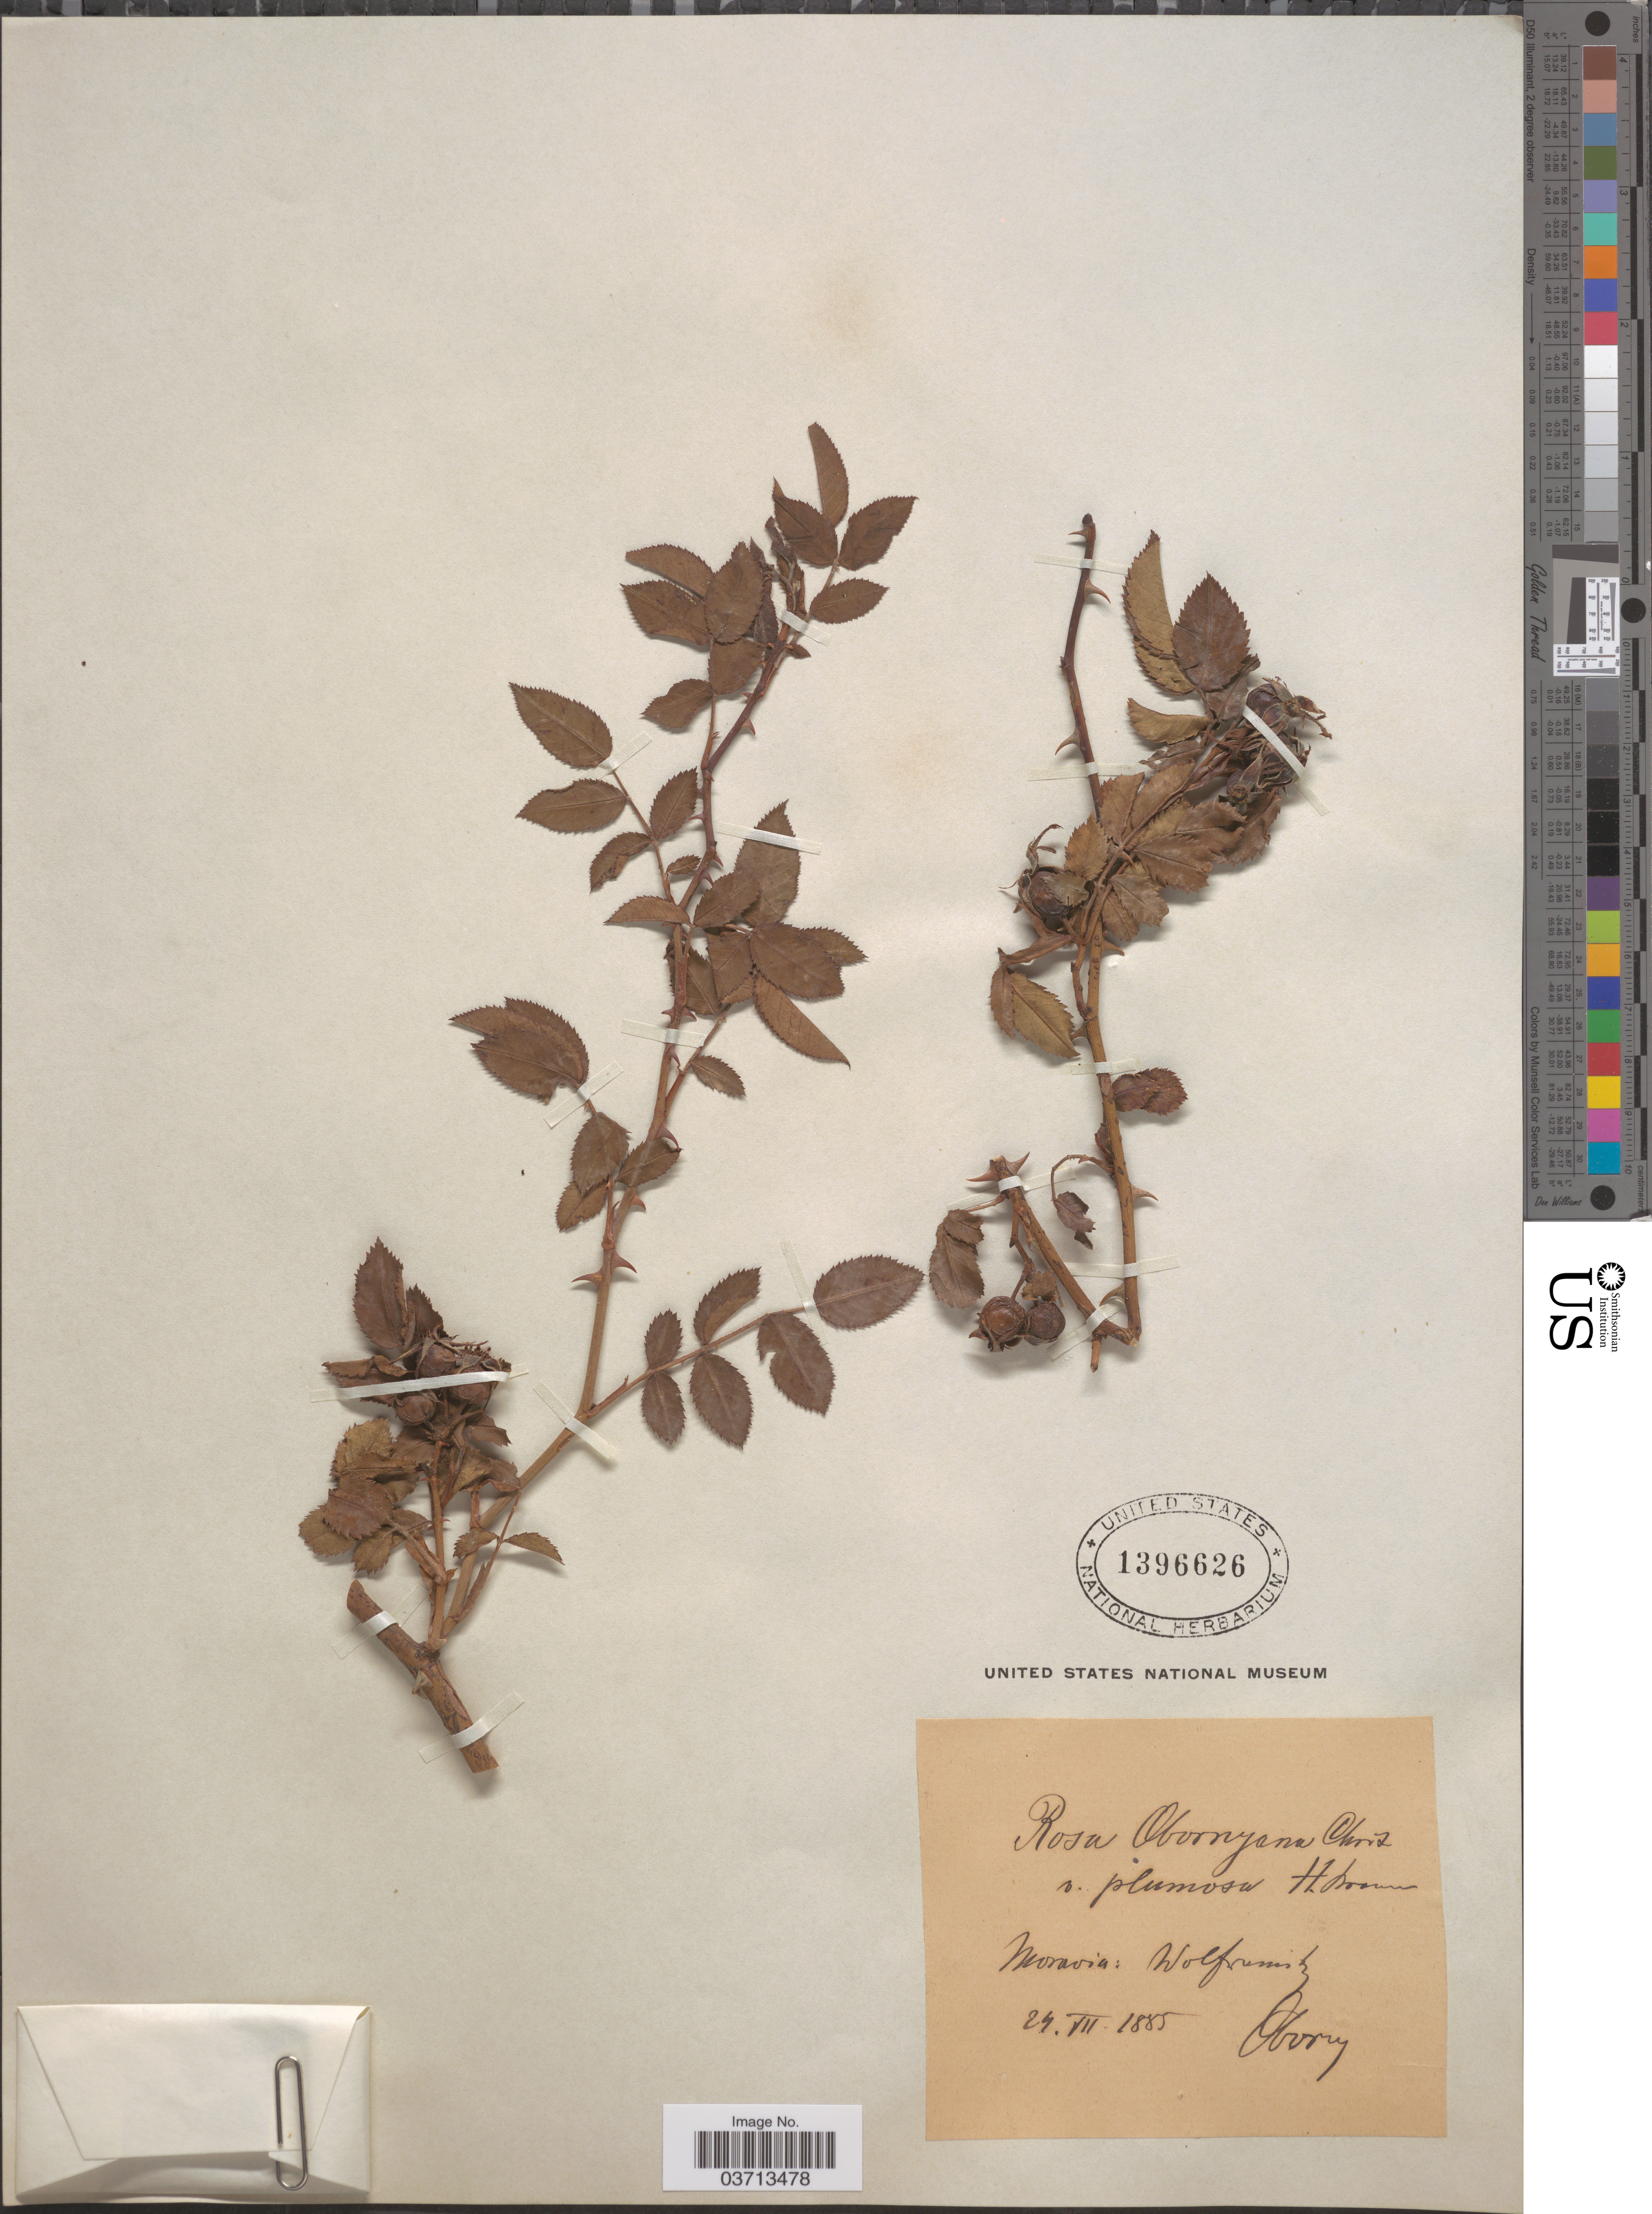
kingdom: Plantae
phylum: Tracheophyta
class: Magnoliopsida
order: Rosales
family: Rosaceae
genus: Rosa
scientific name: Rosa obornyana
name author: (Christ) Heinr. Braun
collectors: Oborny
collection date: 1885-07-24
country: Czechia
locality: Moravia: Wolfrumitz [interpreted].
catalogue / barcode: US 1396626